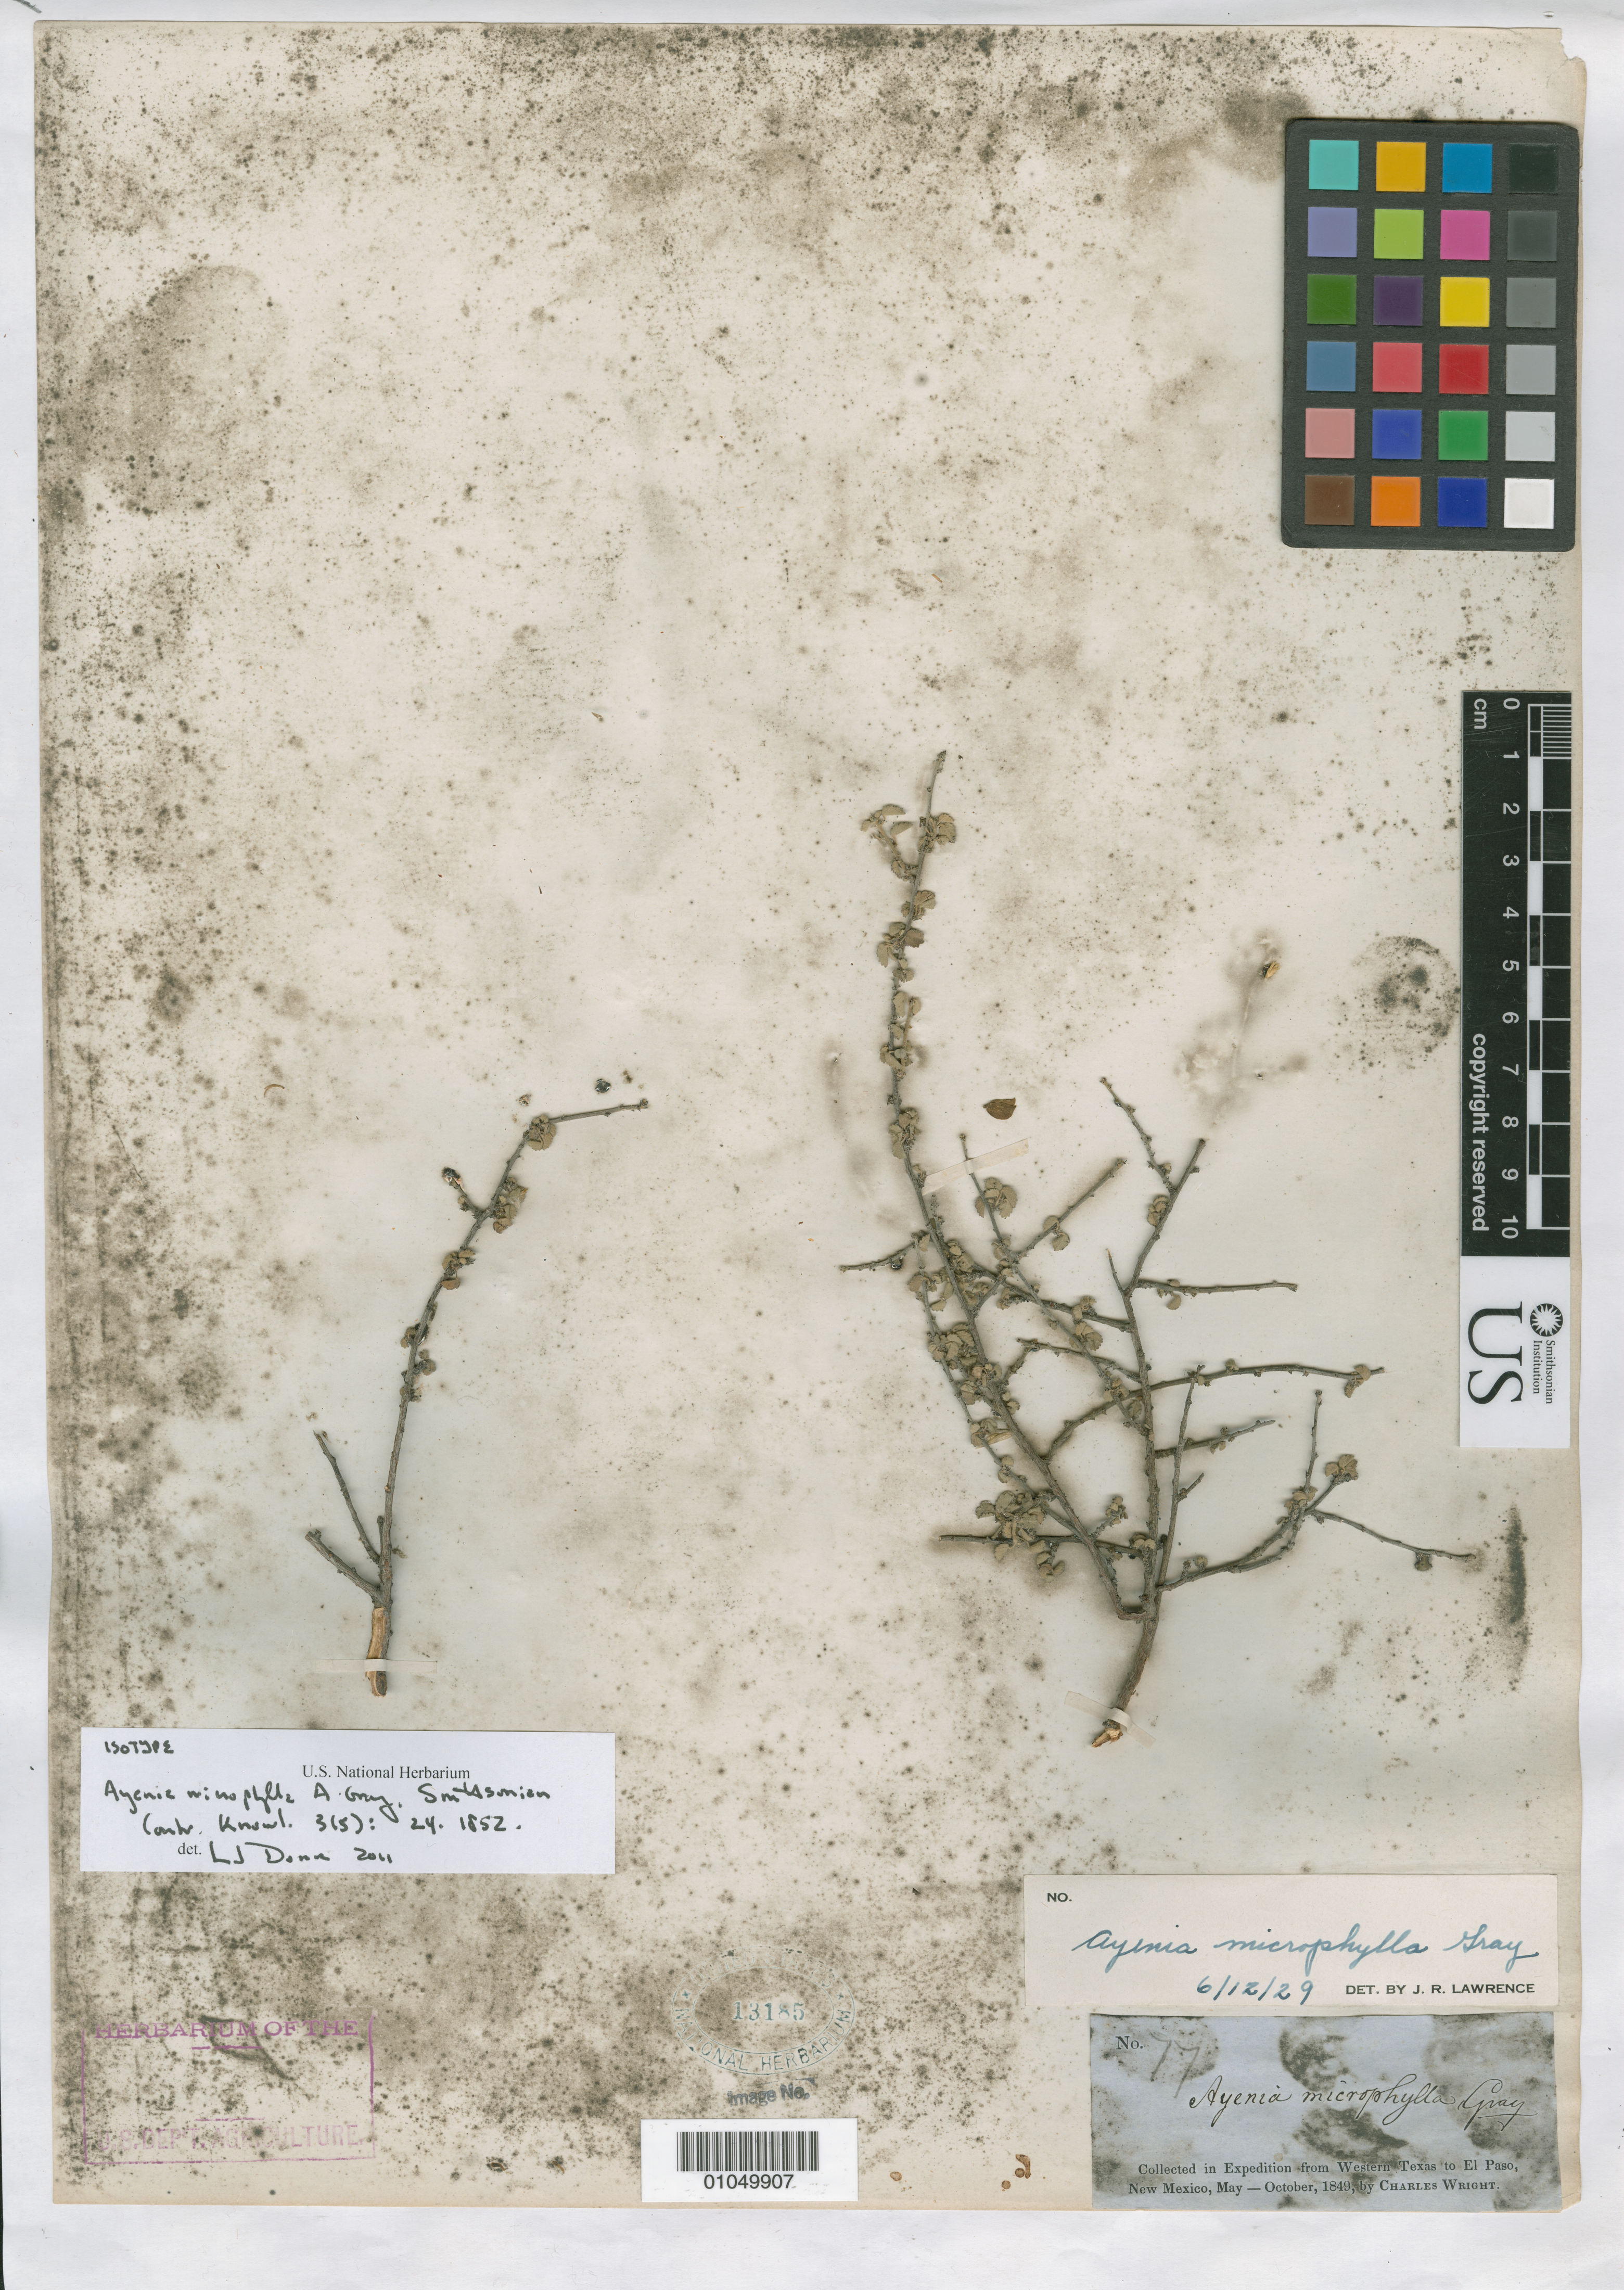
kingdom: Plantae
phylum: Tracheophyta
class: Magnoliopsida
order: Malvales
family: Malvaceae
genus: Ayenia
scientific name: Ayenia microphylla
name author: A. Gray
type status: Isotype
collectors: C. Wright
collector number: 77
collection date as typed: May 1849 to -- Oct 1849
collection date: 1849-05/1849-10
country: United States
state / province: Texas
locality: Western Texas to El Paso, New Mexico [protologue, "Mountain-sides, near El Paso; Sept."].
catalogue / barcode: US 13185